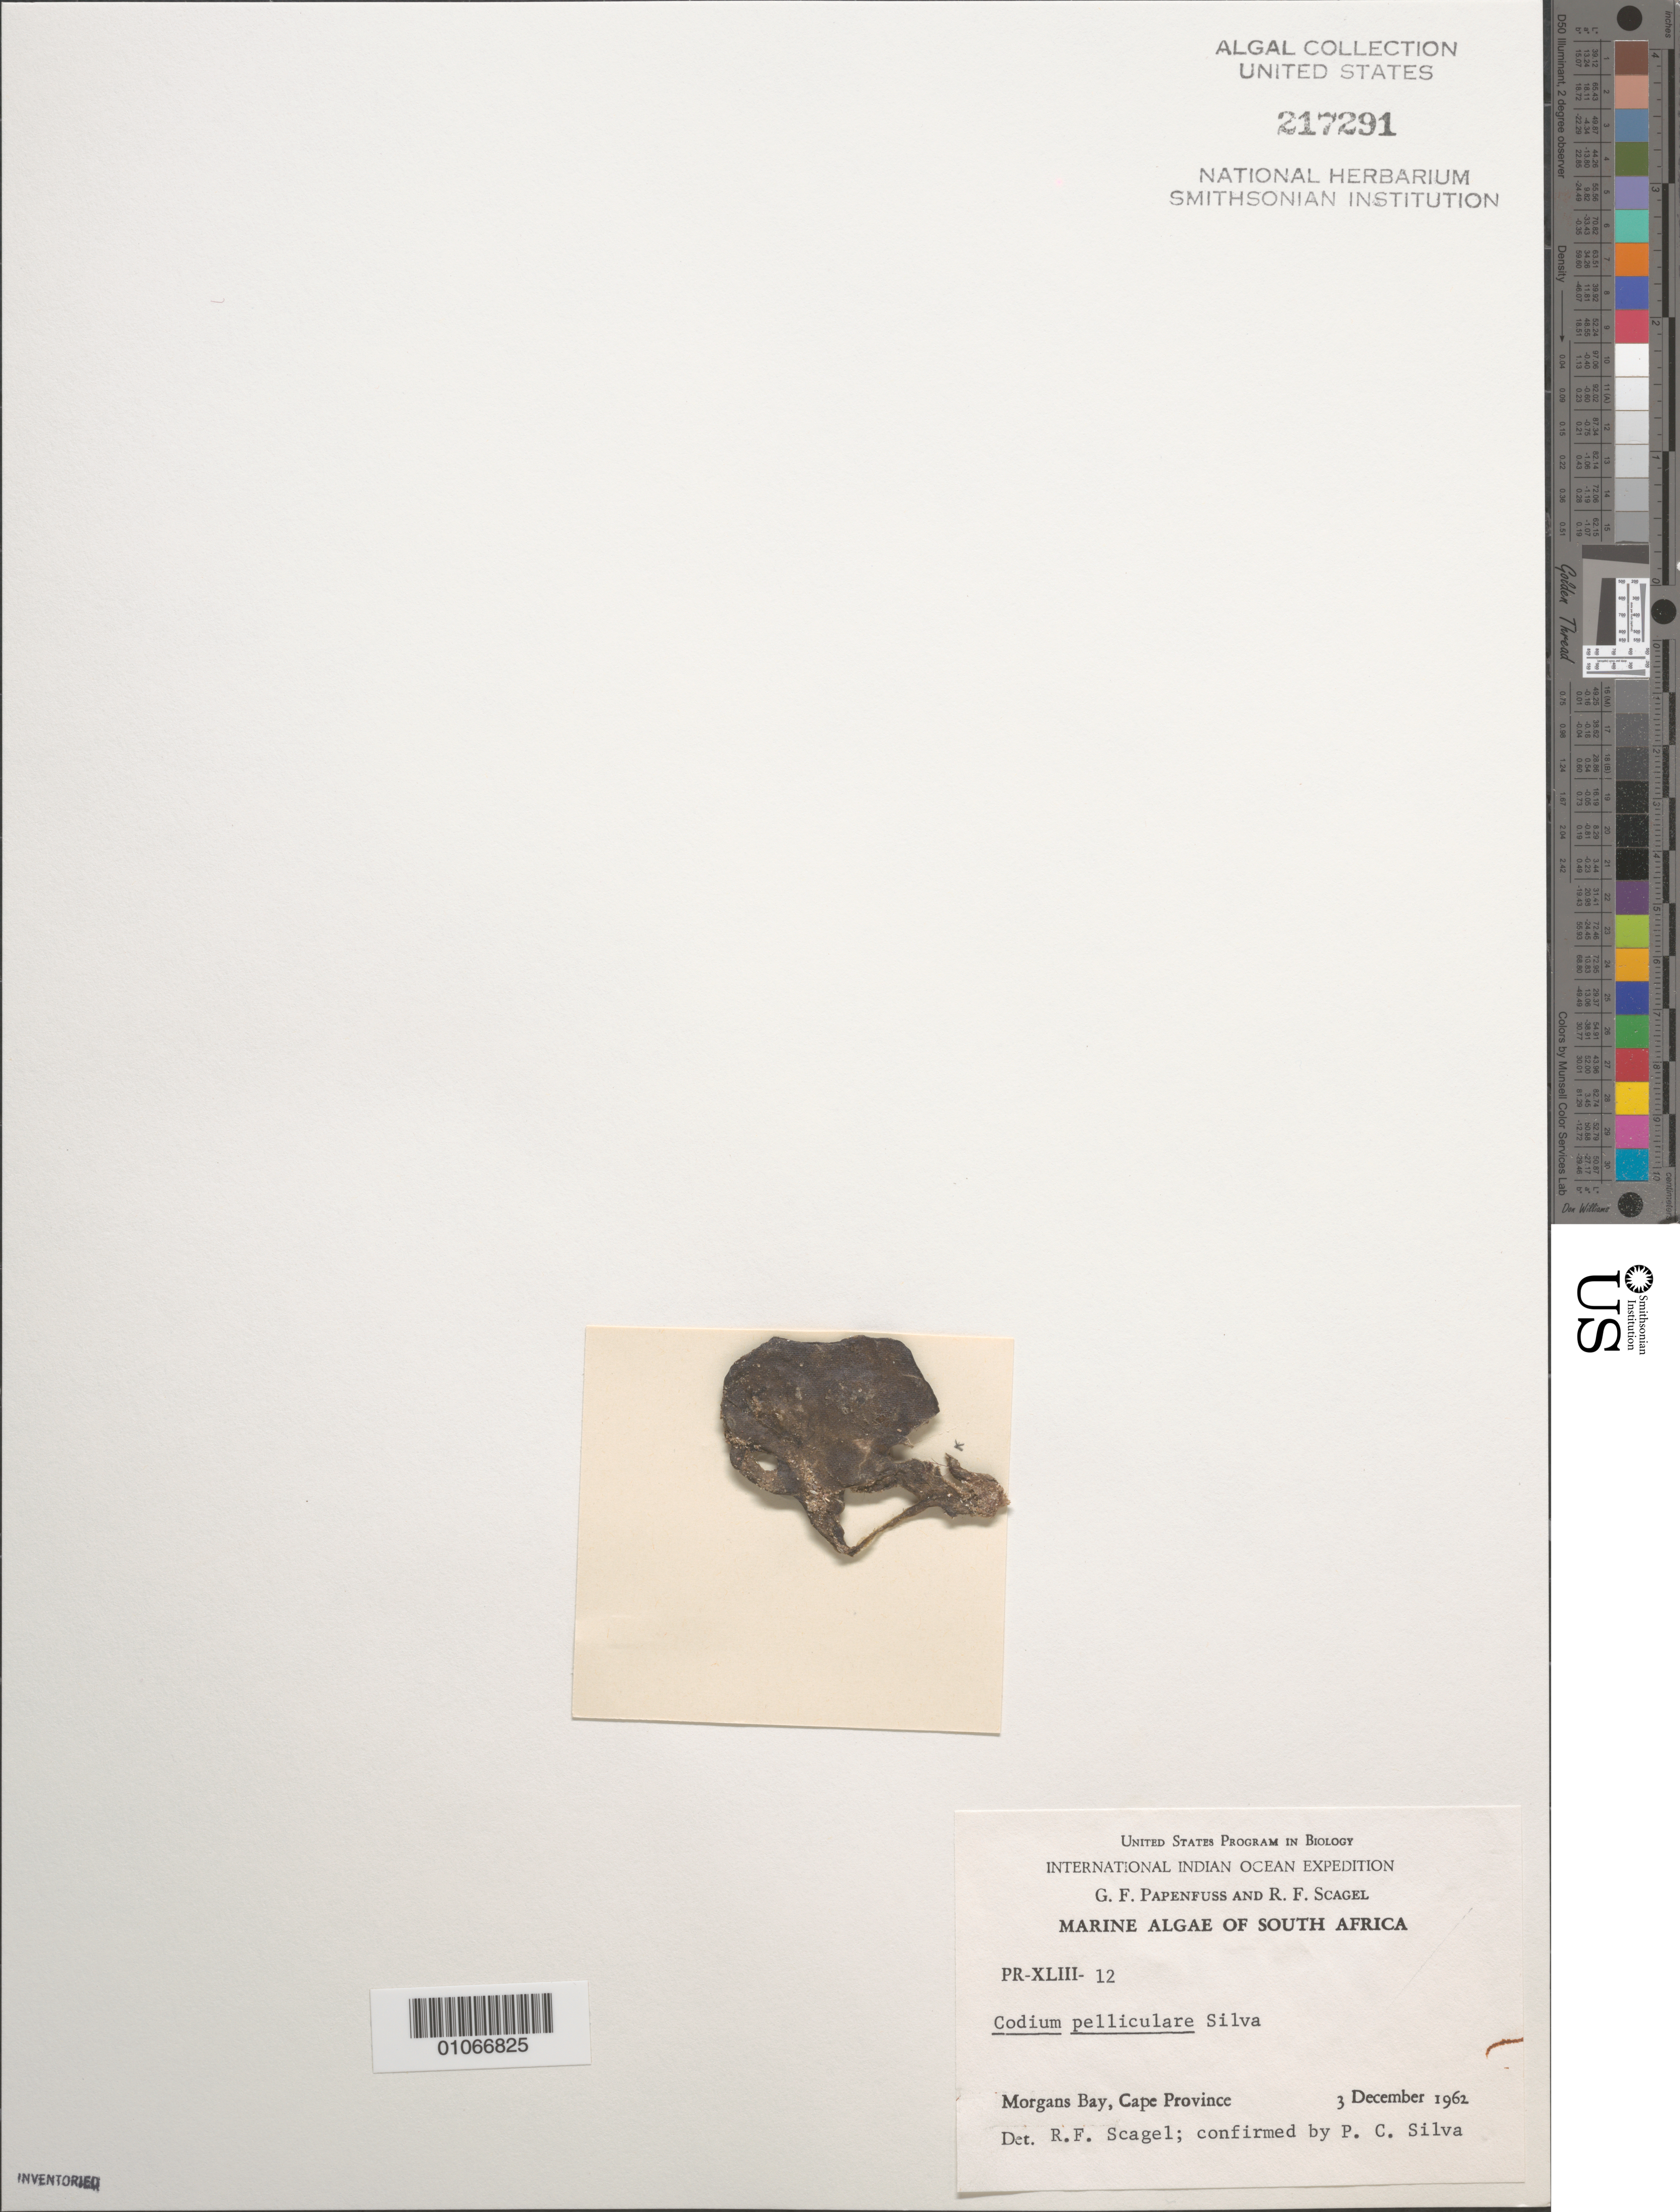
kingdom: Plantae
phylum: Chlorophyta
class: Ulvophyceae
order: Bryopsidales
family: Codiaceae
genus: Codium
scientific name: Codium pelliculare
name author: P.C. Silva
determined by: Scagel, R. F.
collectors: G. Papenfuss & R. F. Scagel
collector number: PR-XLIII-12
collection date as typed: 03 Dec 1962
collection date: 1962-12-03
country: South Africa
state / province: Eastern Cape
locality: Morgans Bay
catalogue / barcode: US 217291